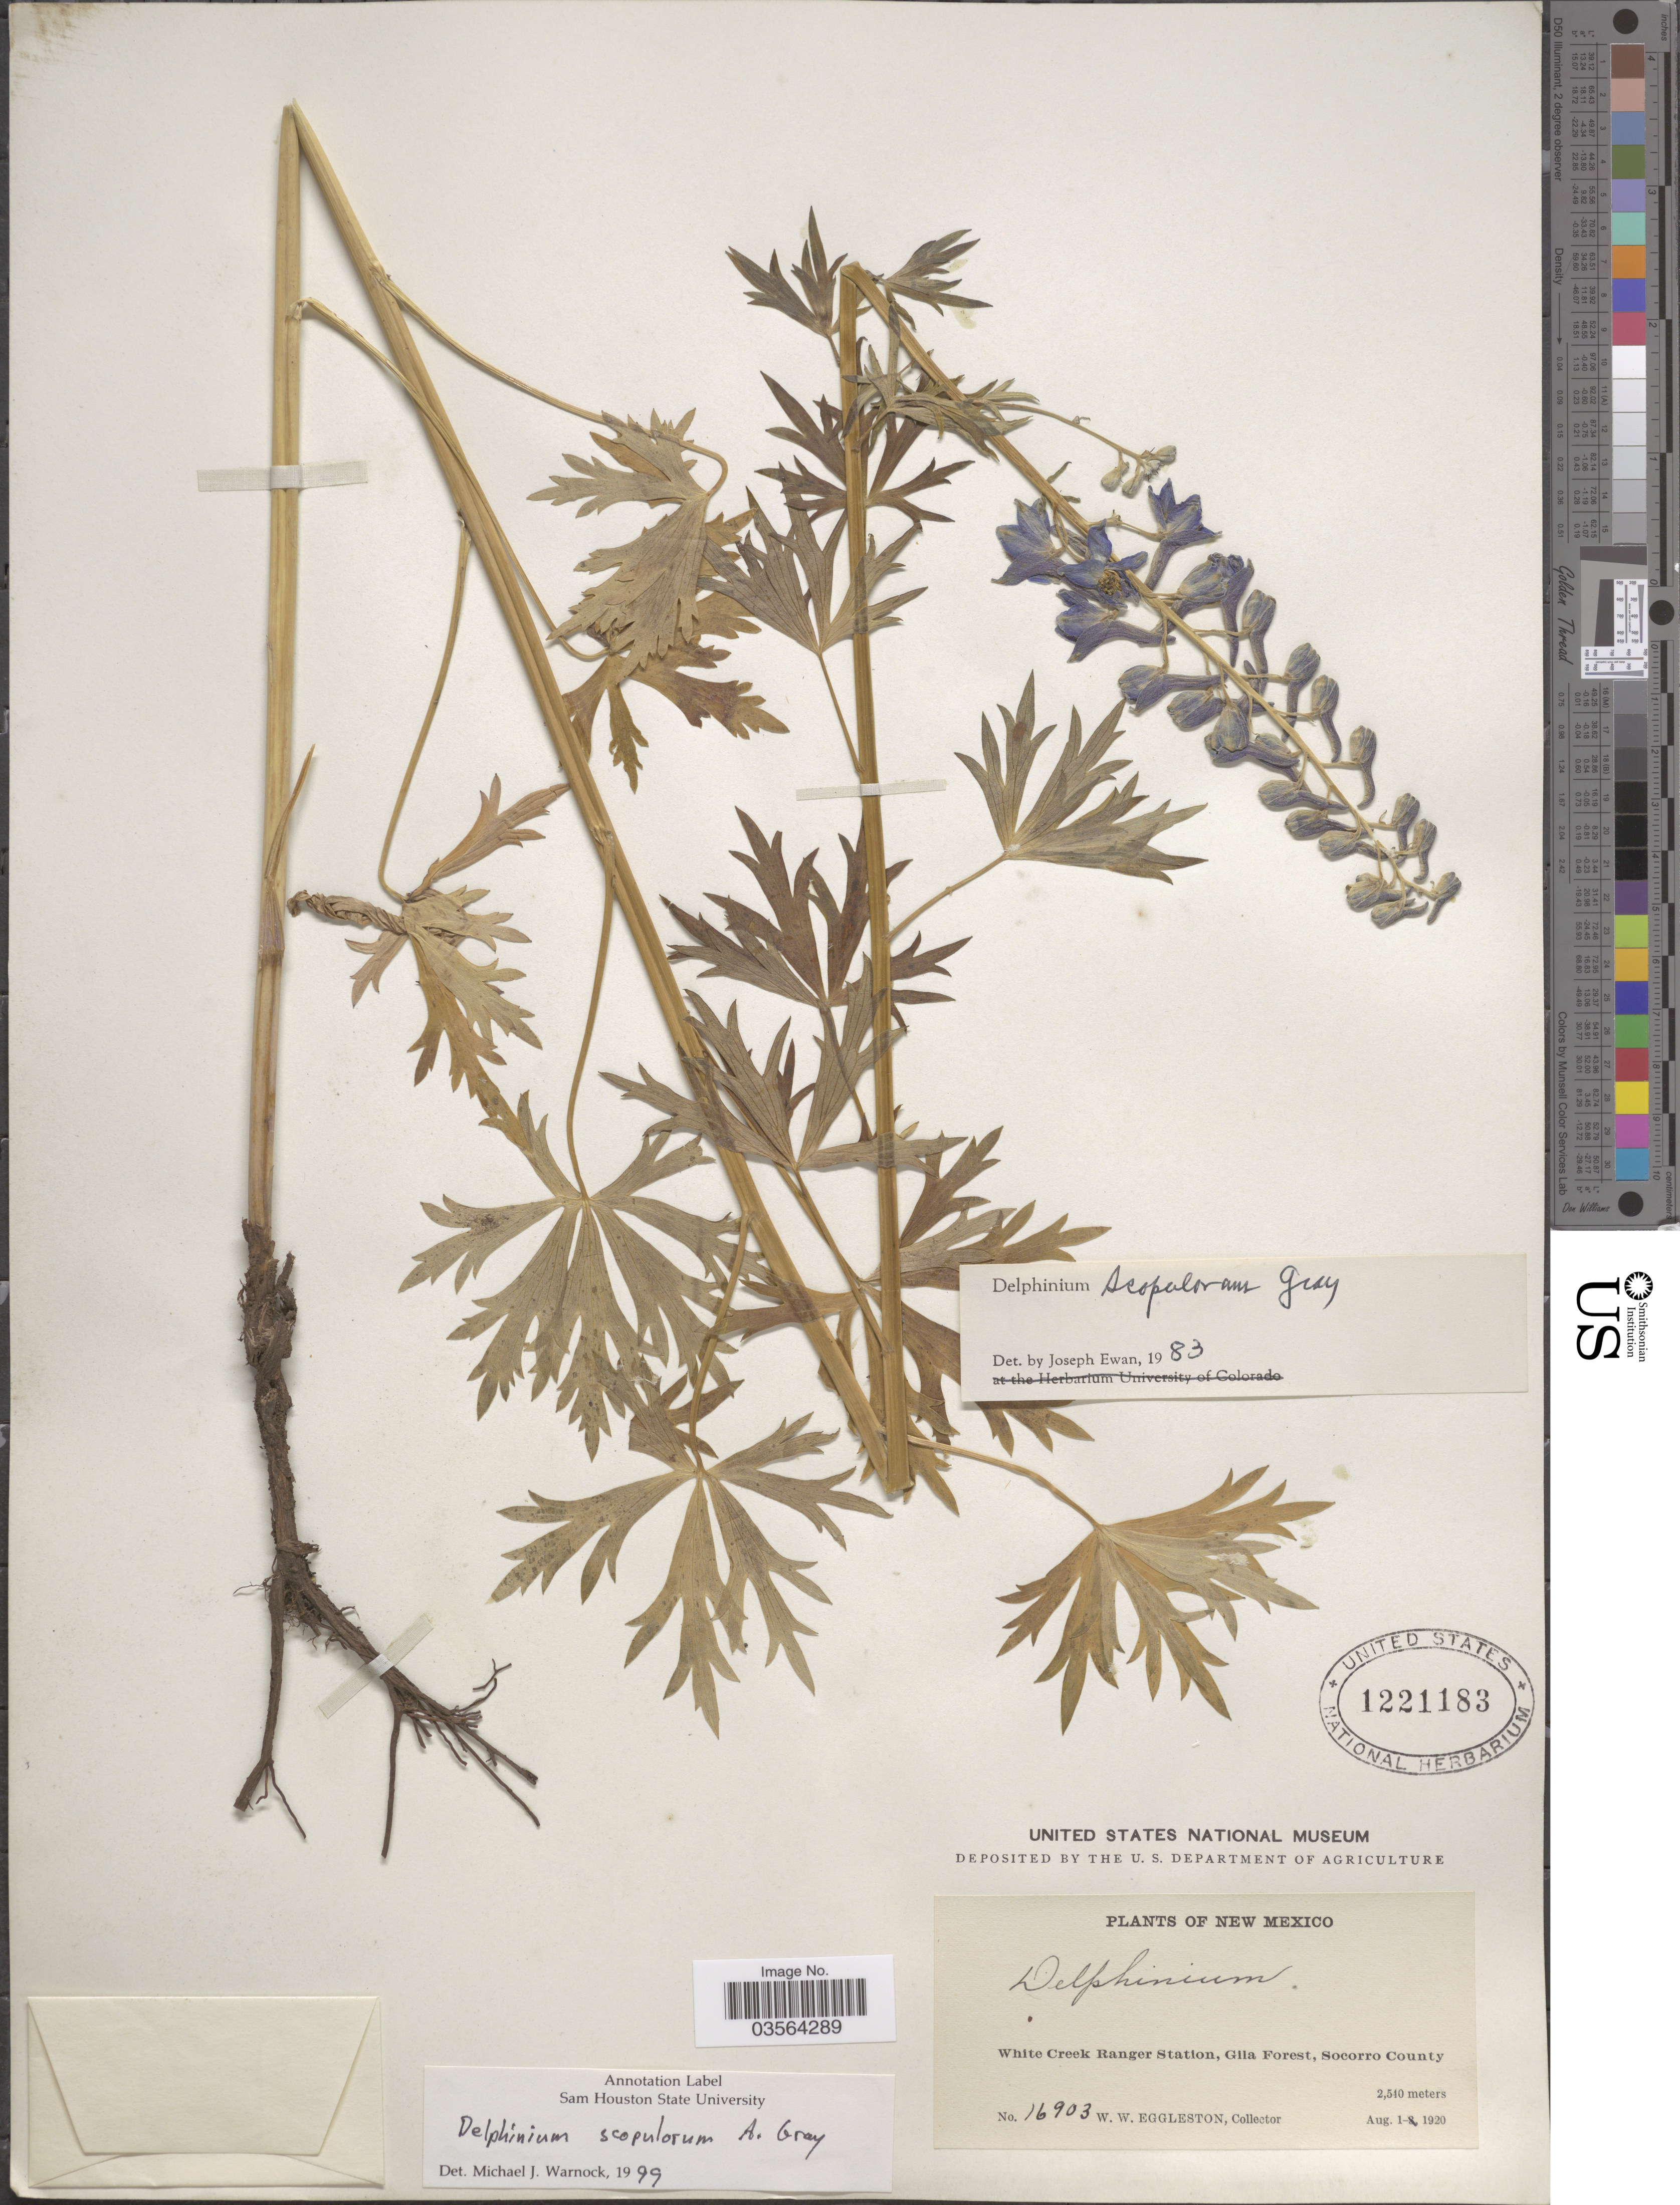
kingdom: Plantae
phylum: Tracheophyta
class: Magnoliopsida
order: Ranunculales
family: Ranunculaceae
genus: Delphinium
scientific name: Delphinium scopulorum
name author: A. Gray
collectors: W. W. Eggleston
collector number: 16903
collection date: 1920-08-01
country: United States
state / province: New Mexico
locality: White Creek Ranger Station, Gila Forest, Socorro County.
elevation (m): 2540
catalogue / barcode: US 1221183